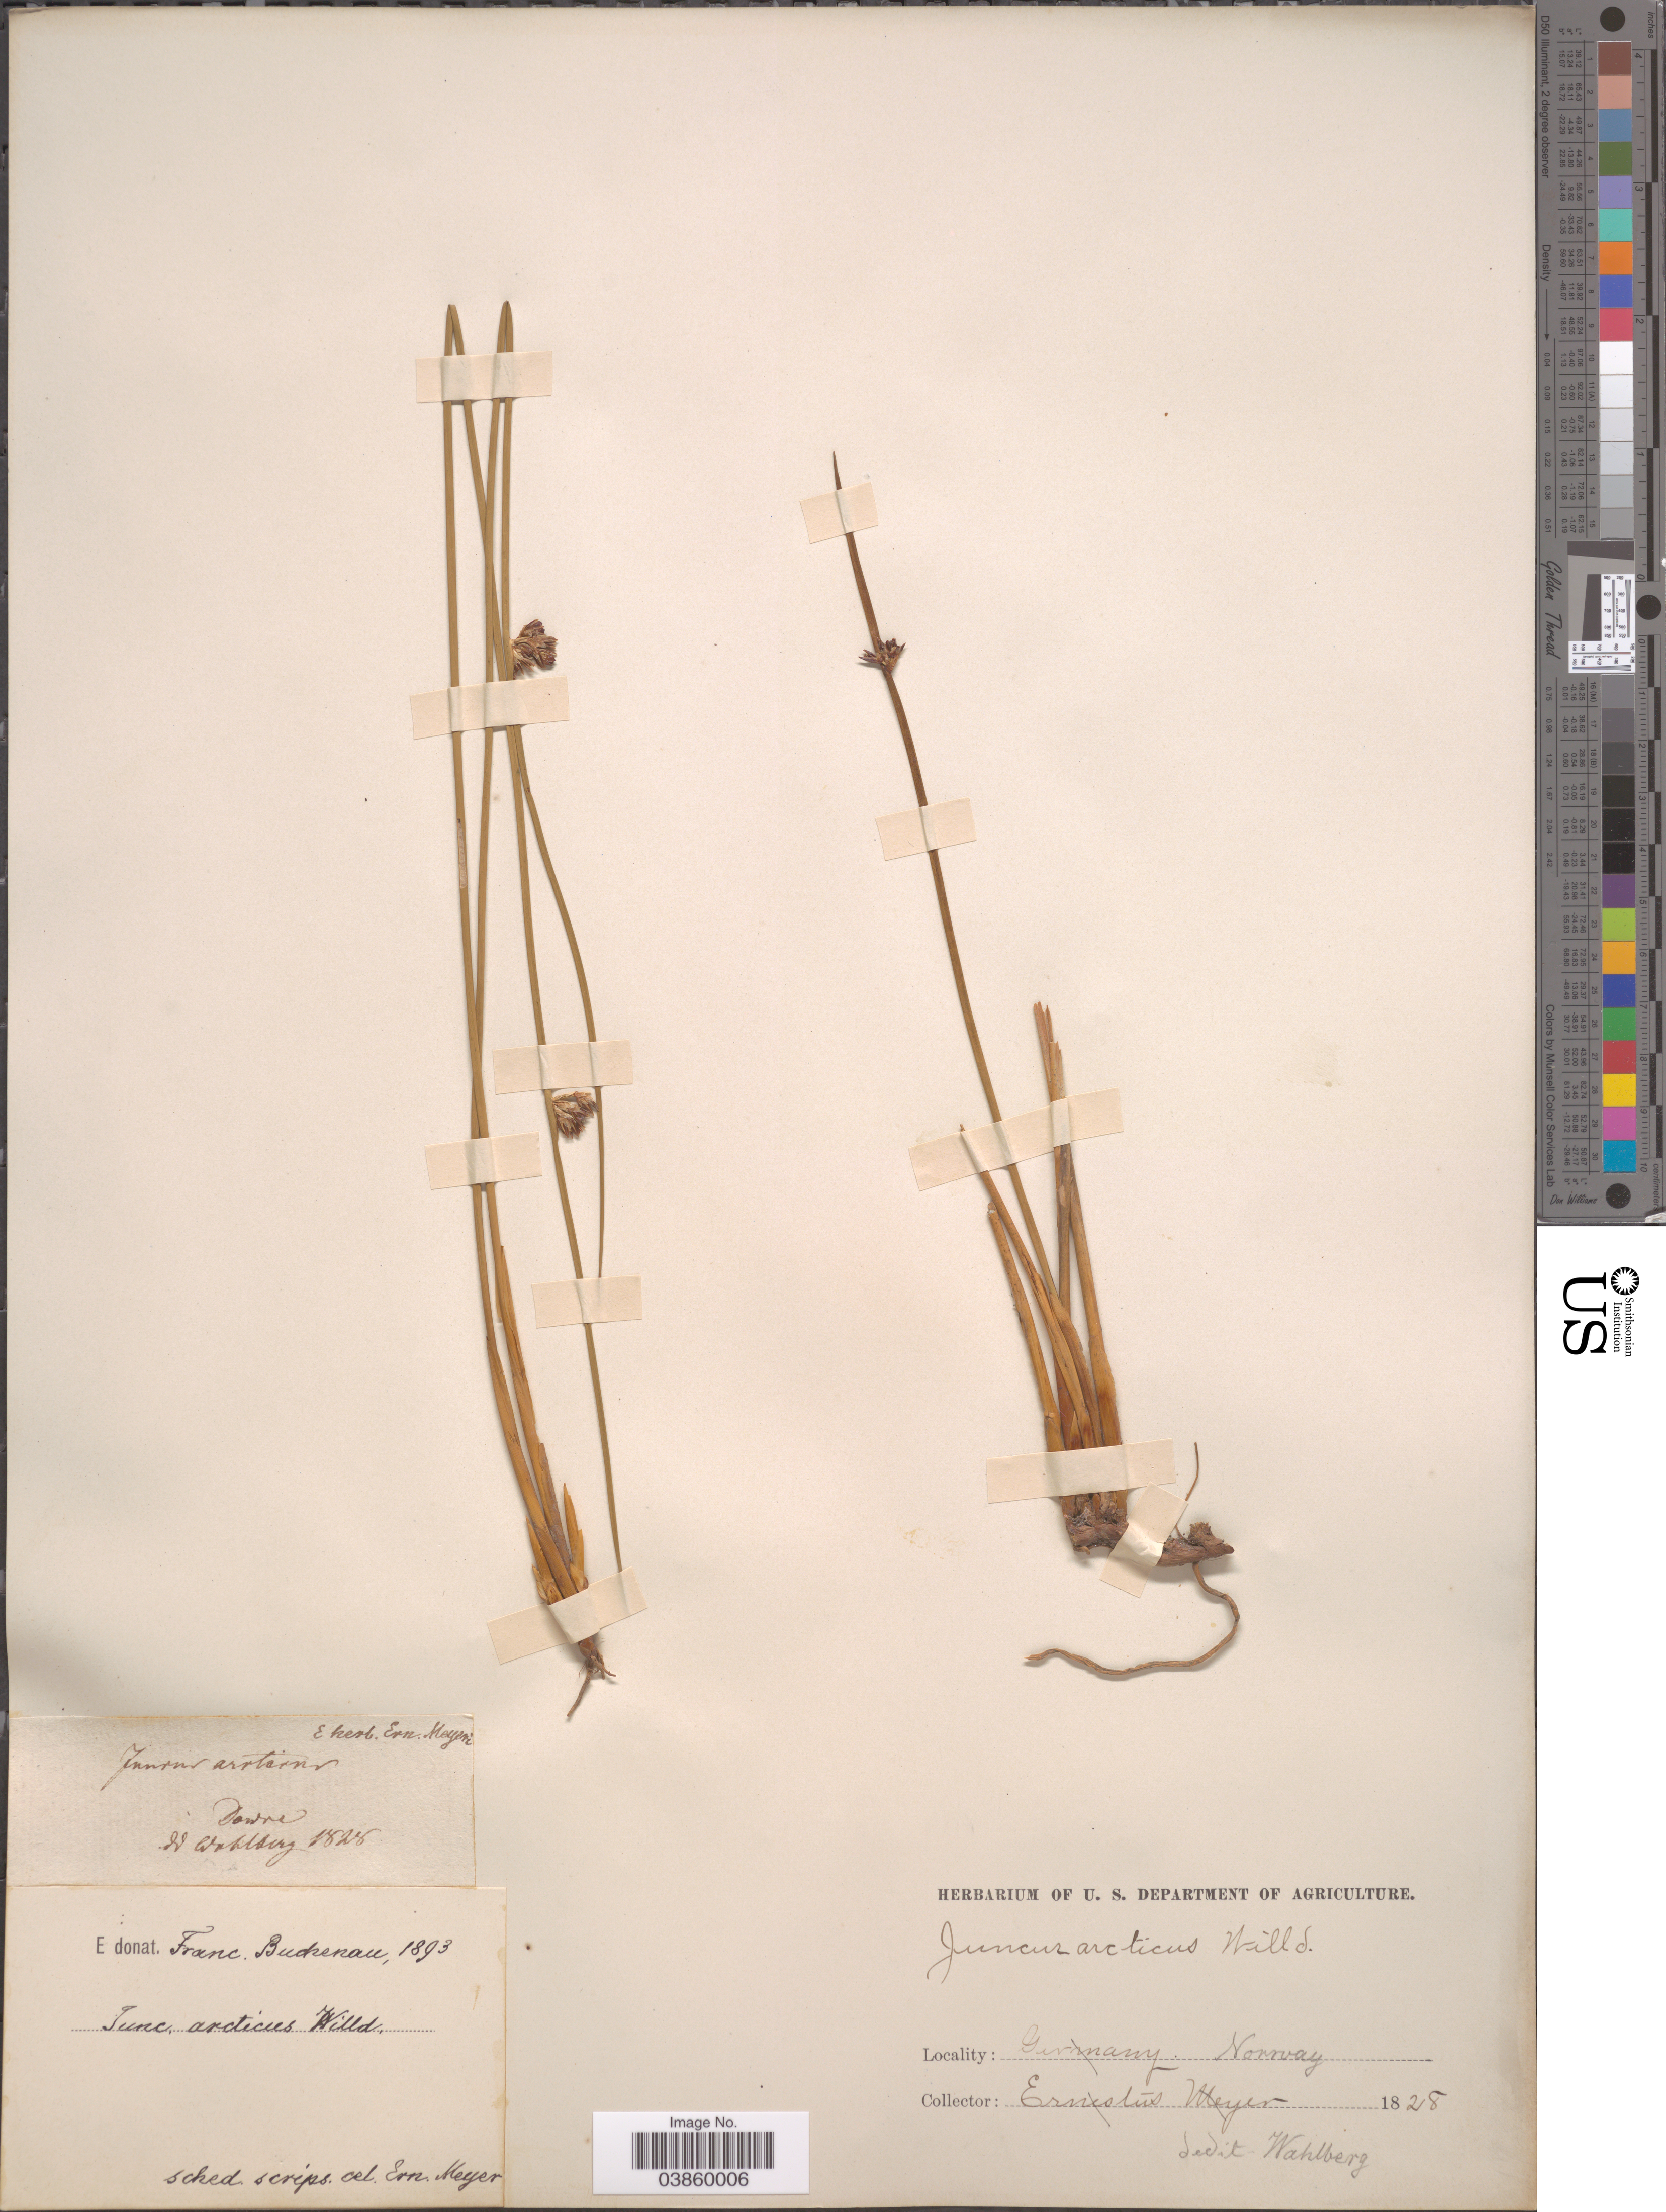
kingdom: Plantae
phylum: Tracheophyta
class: Liliopsida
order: Poales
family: Juncaceae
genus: Juncus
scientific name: Juncus arcticus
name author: Willd.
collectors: Wahlberg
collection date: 1828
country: Norway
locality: Dovre.